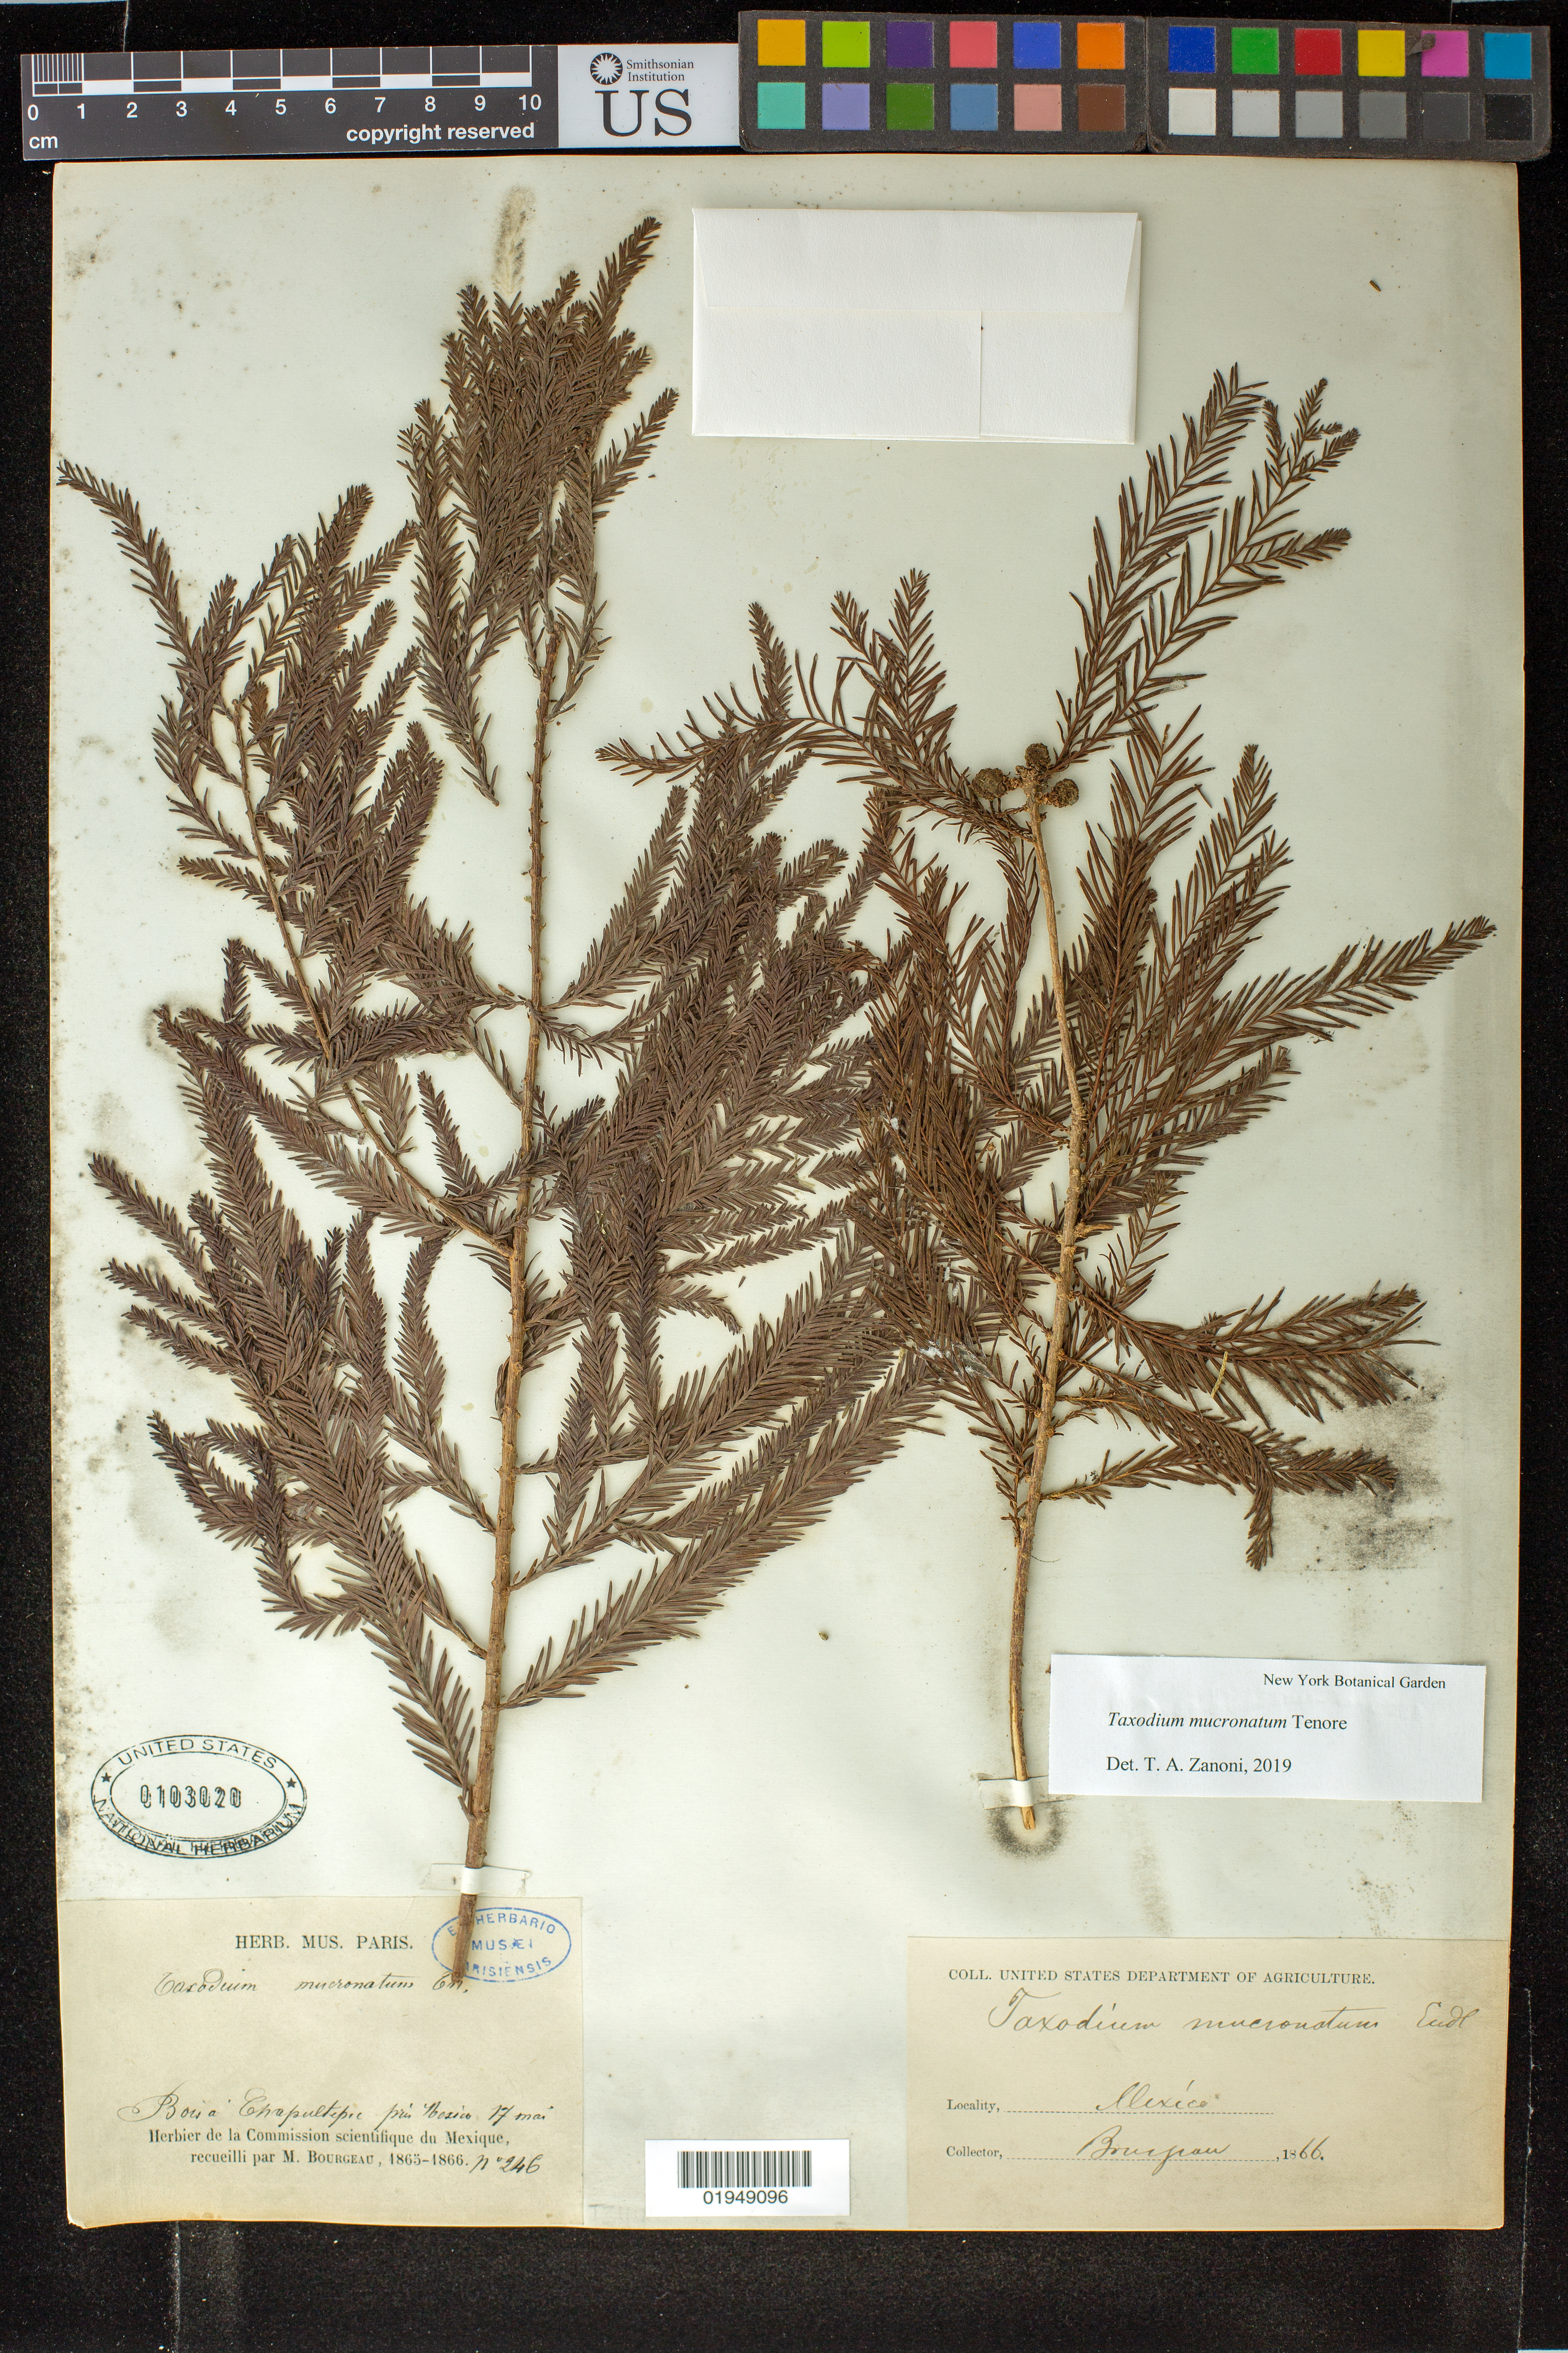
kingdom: Plantae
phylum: Tracheophyta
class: Pinopsida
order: Pinales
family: Cupressaceae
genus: Taxodium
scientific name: Taxodium mucronatum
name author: Ten.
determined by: Zanoni, T. A., (NY), New York Botanical Garden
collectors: M. Bourgeau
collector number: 246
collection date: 1866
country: Mexico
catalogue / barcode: US 103020